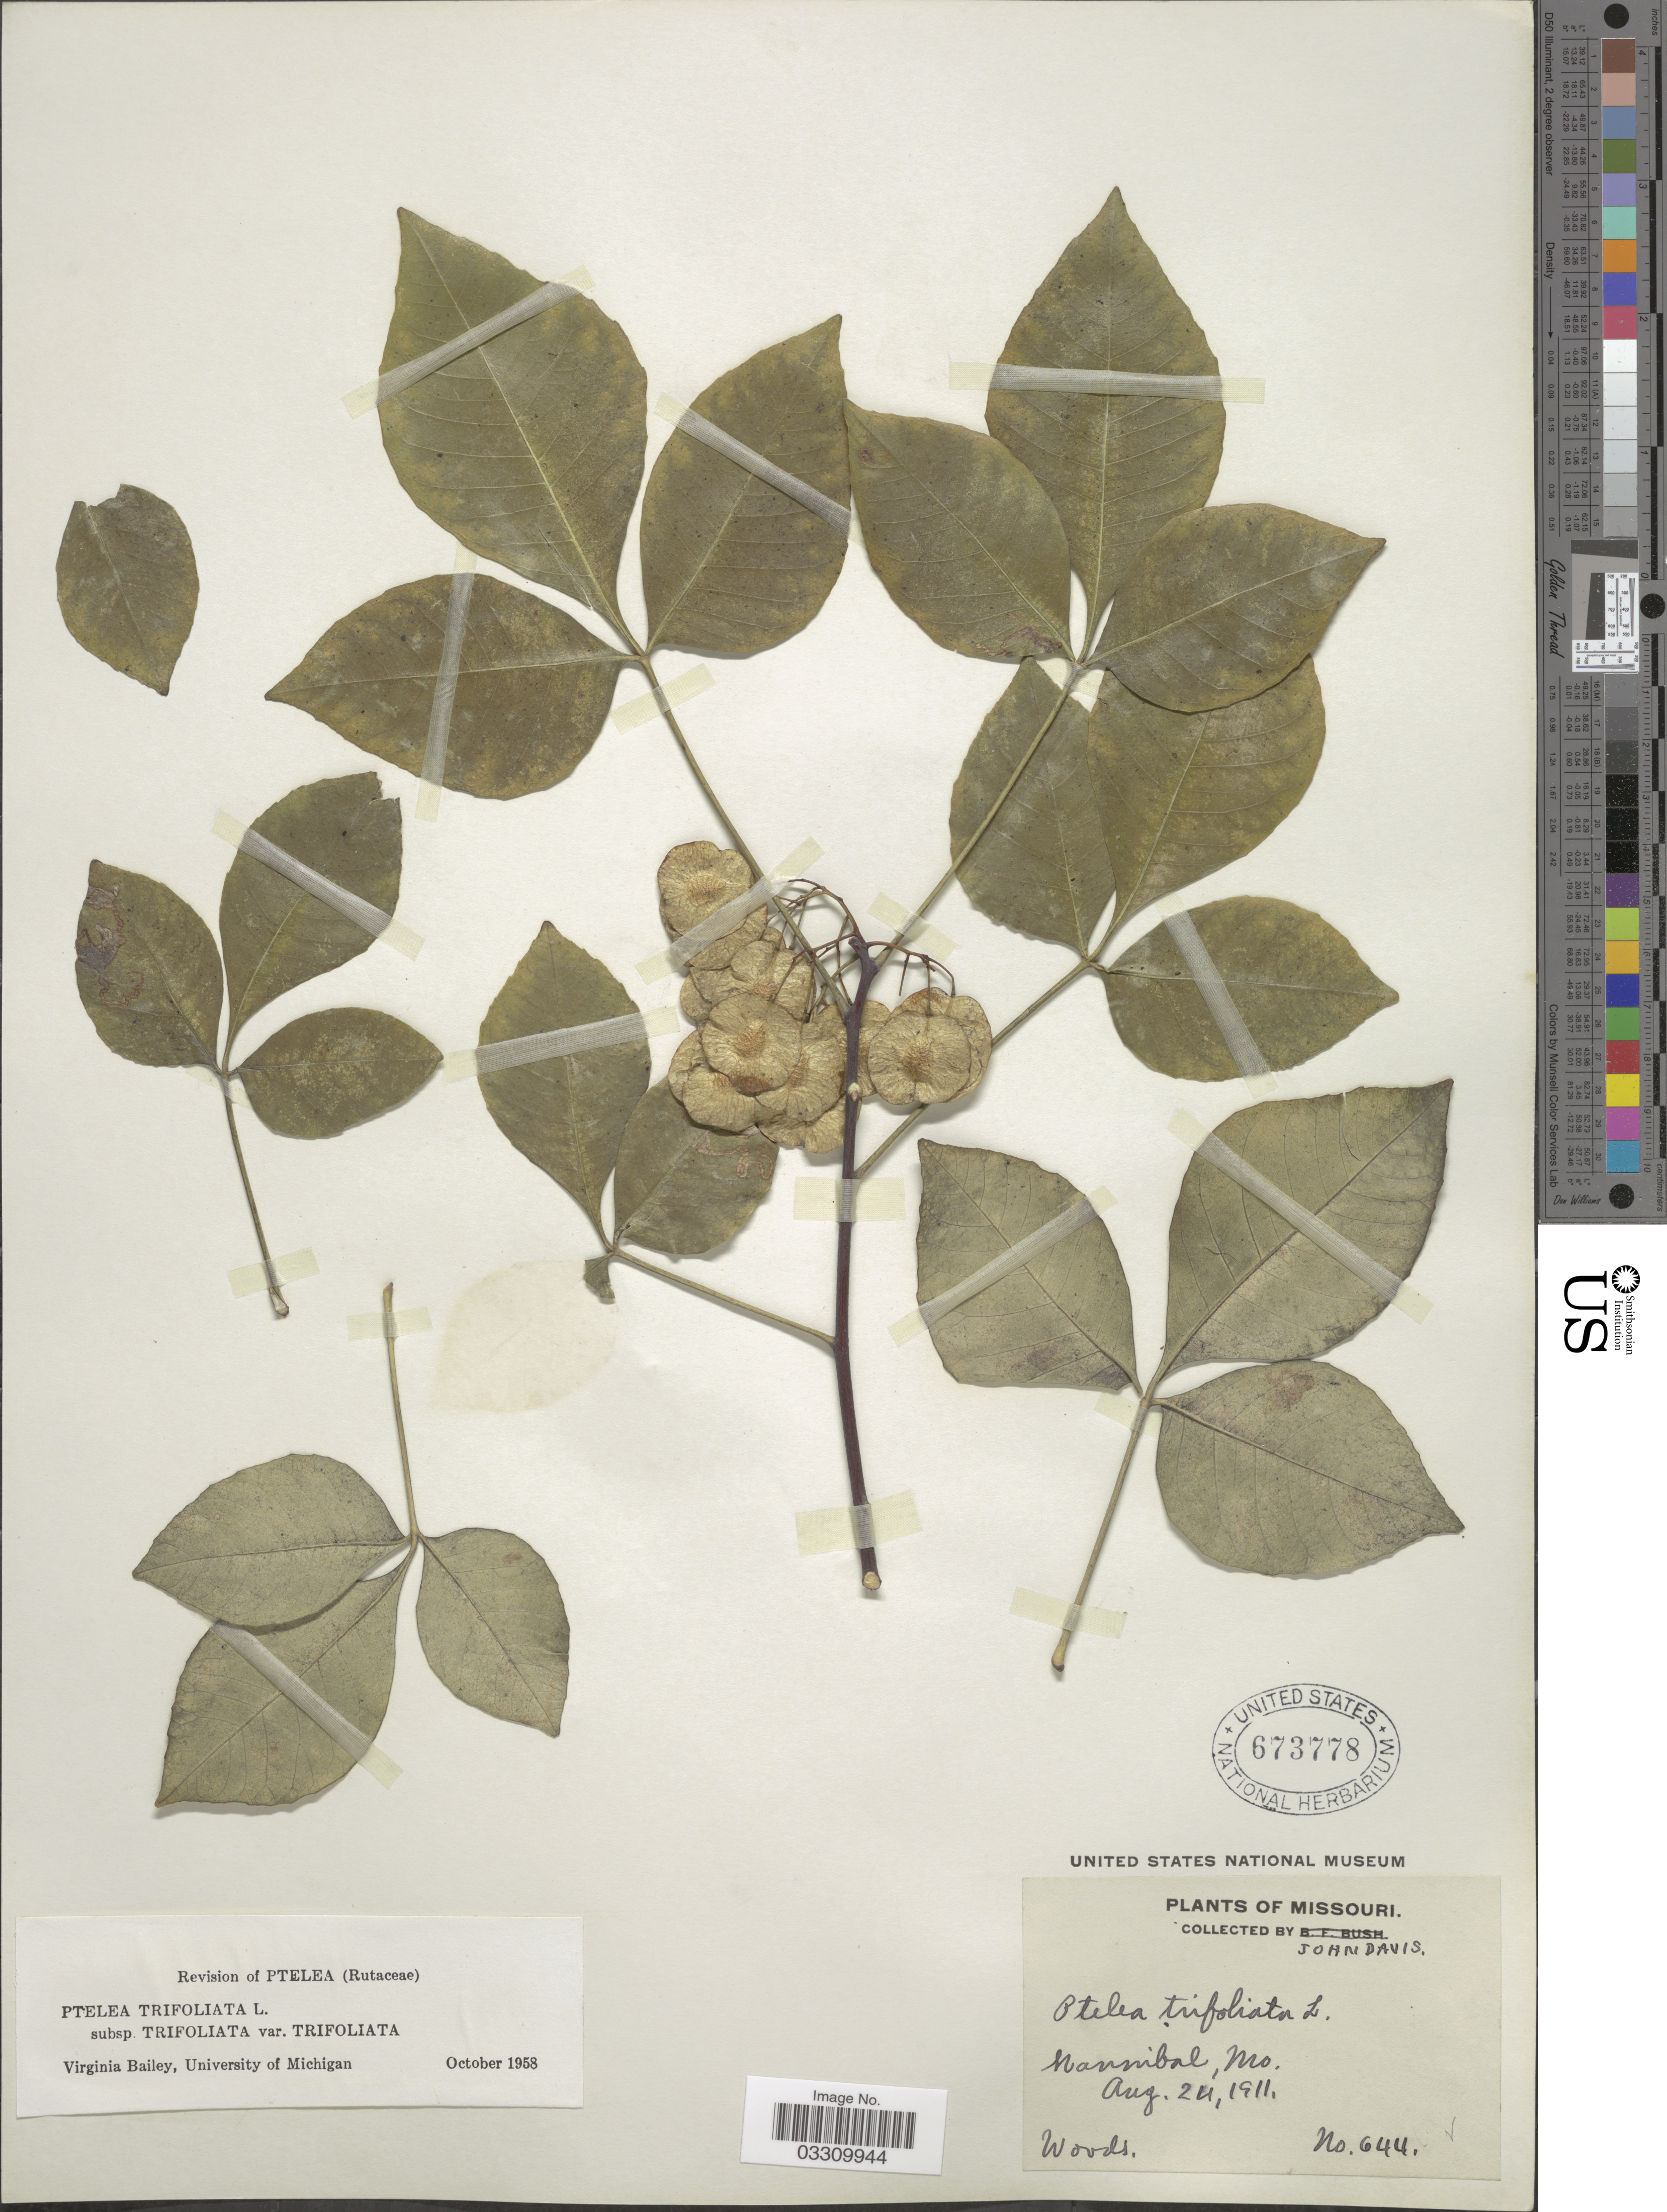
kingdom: Plantae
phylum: Tracheophyta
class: Magnoliopsida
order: Sapindales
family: Rutaceae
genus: Ptelea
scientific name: Ptelea trifoliata var. trifoliata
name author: L.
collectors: J. Davis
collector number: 644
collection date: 1911-08-24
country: United States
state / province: Missouri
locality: Hannibal.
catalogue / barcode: US 673778